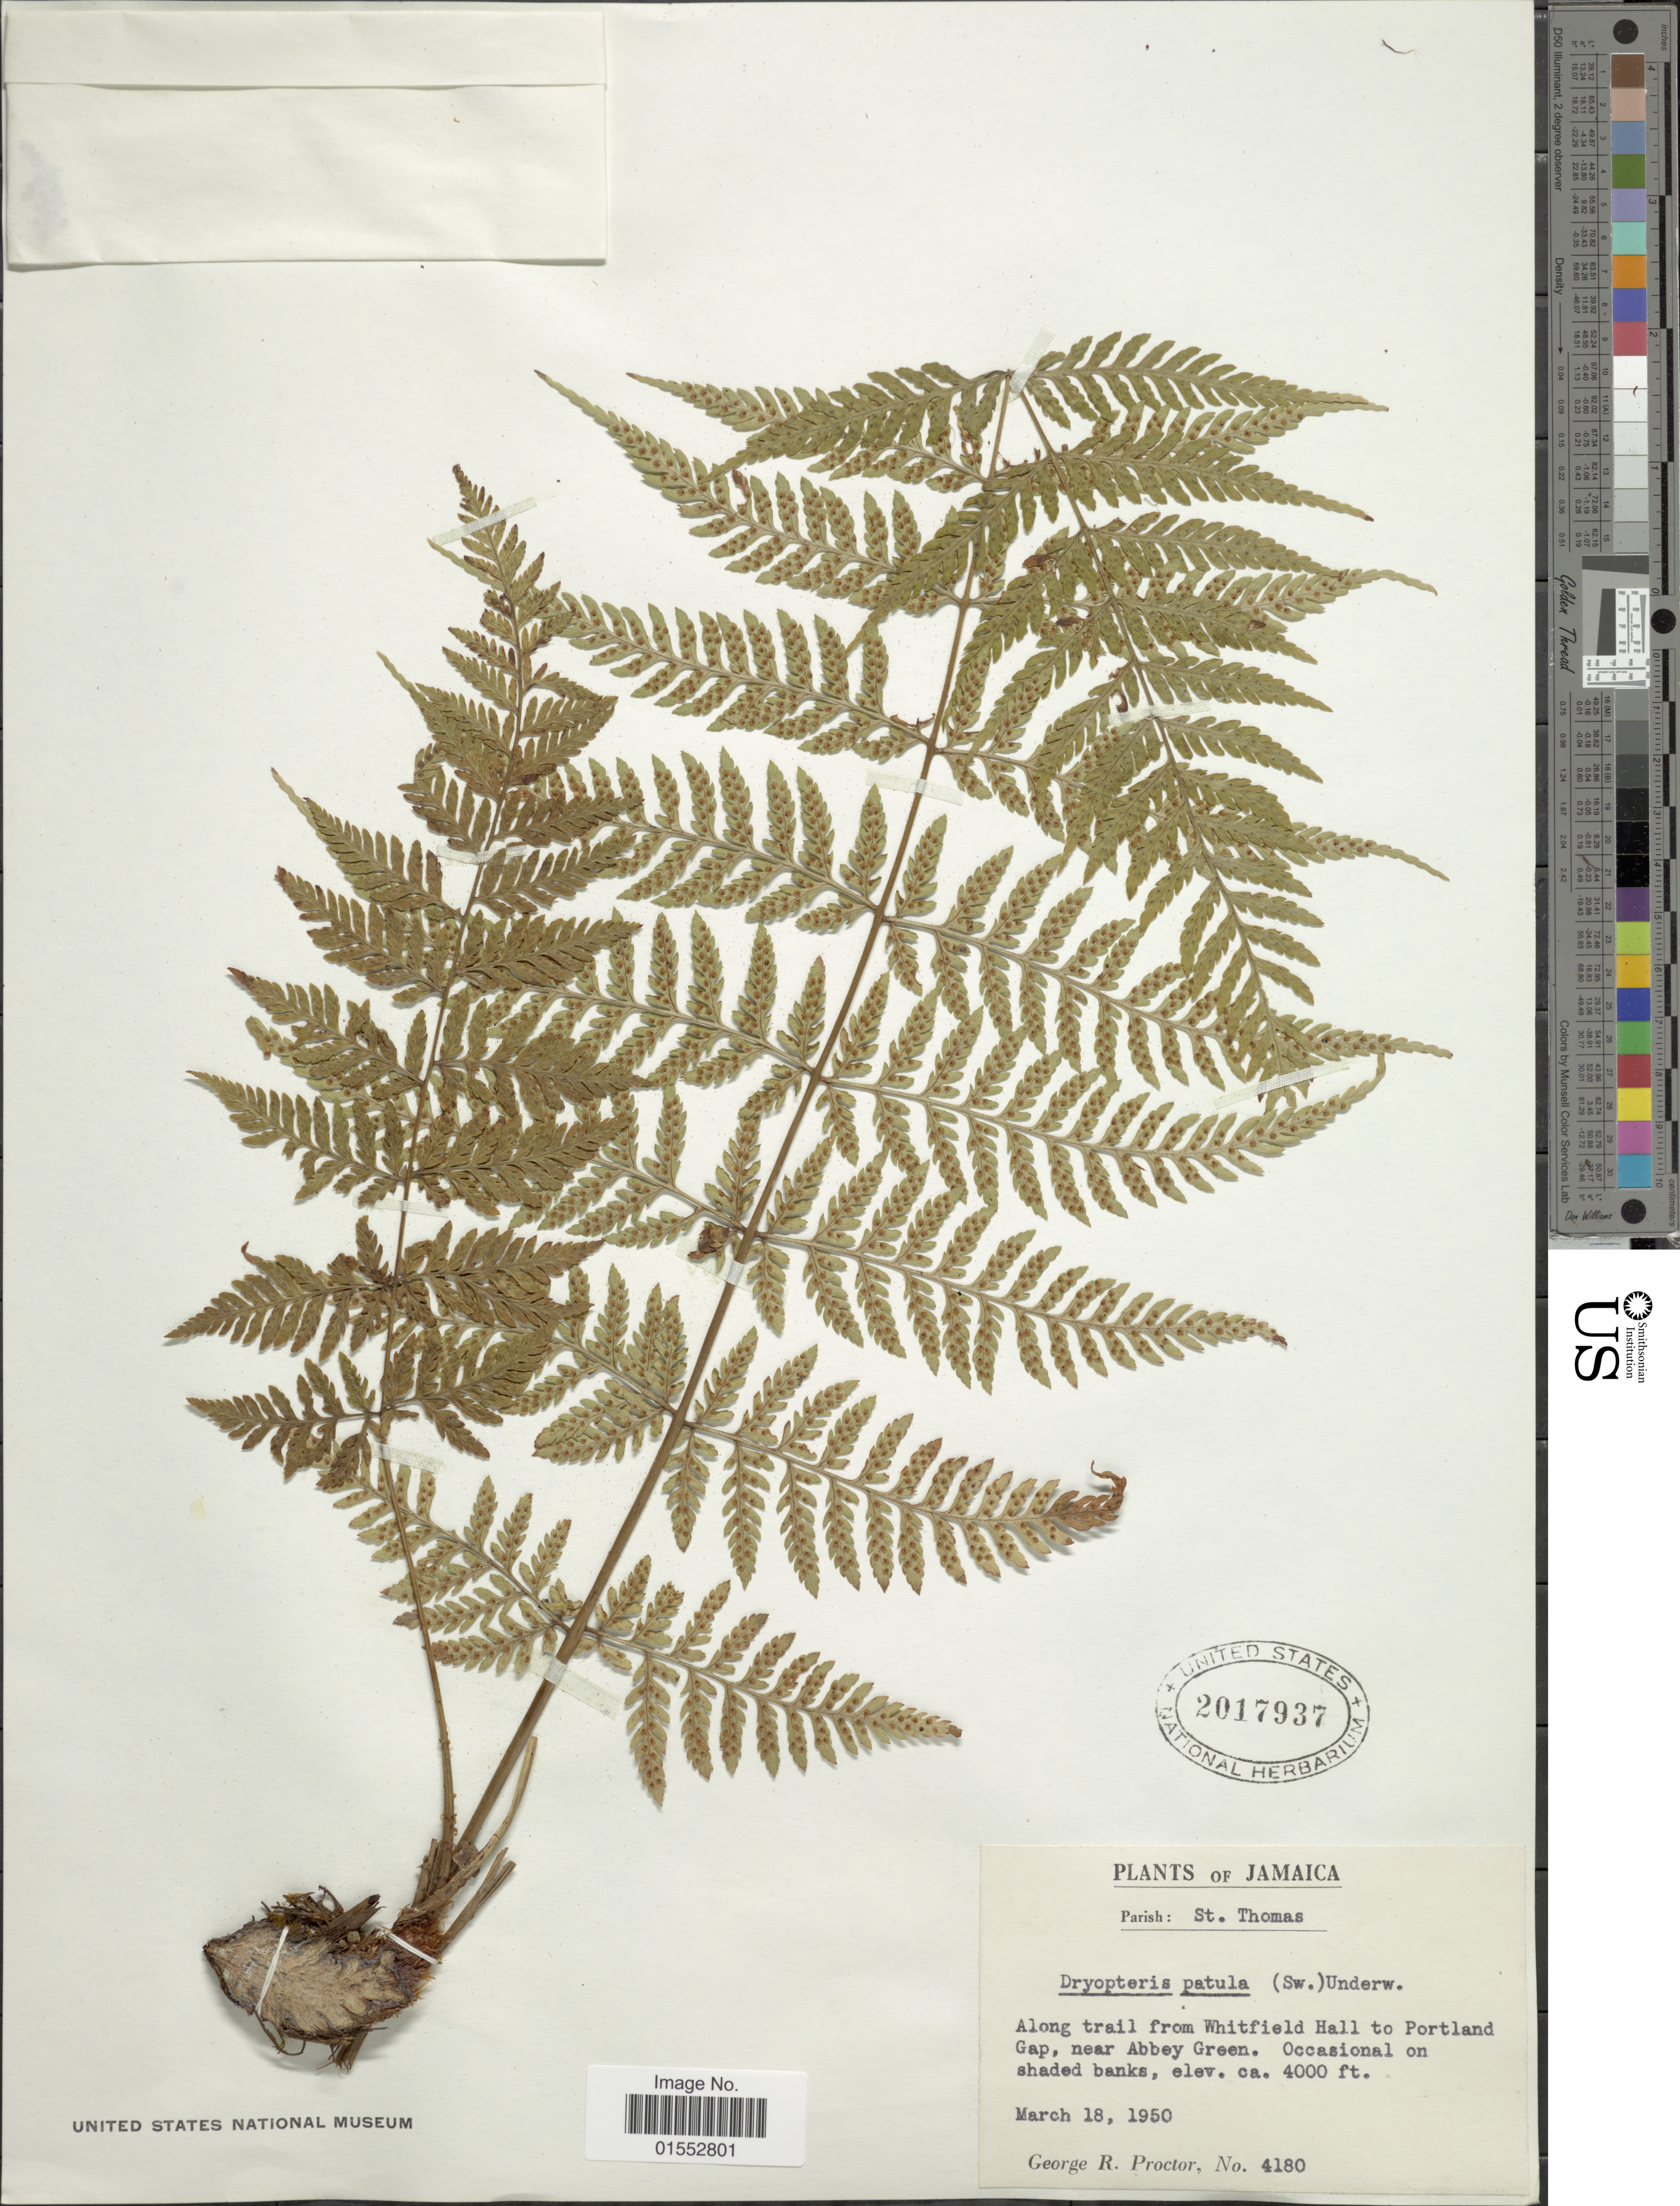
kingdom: Plantae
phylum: Tracheophyta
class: Polypodiopsida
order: Polypodiales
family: Dryopteridaceae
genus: Dryopteris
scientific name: Dryopteris patula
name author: (Sw.) Underw.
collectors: G. Proctor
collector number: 4180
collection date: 1950-03-18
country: Jamaica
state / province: Saint Thomas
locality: Parish: St. Thomas, along trail from Whitfield Hall to Portland Gap, near Abbey Green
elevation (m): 1219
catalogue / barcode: US 2017937